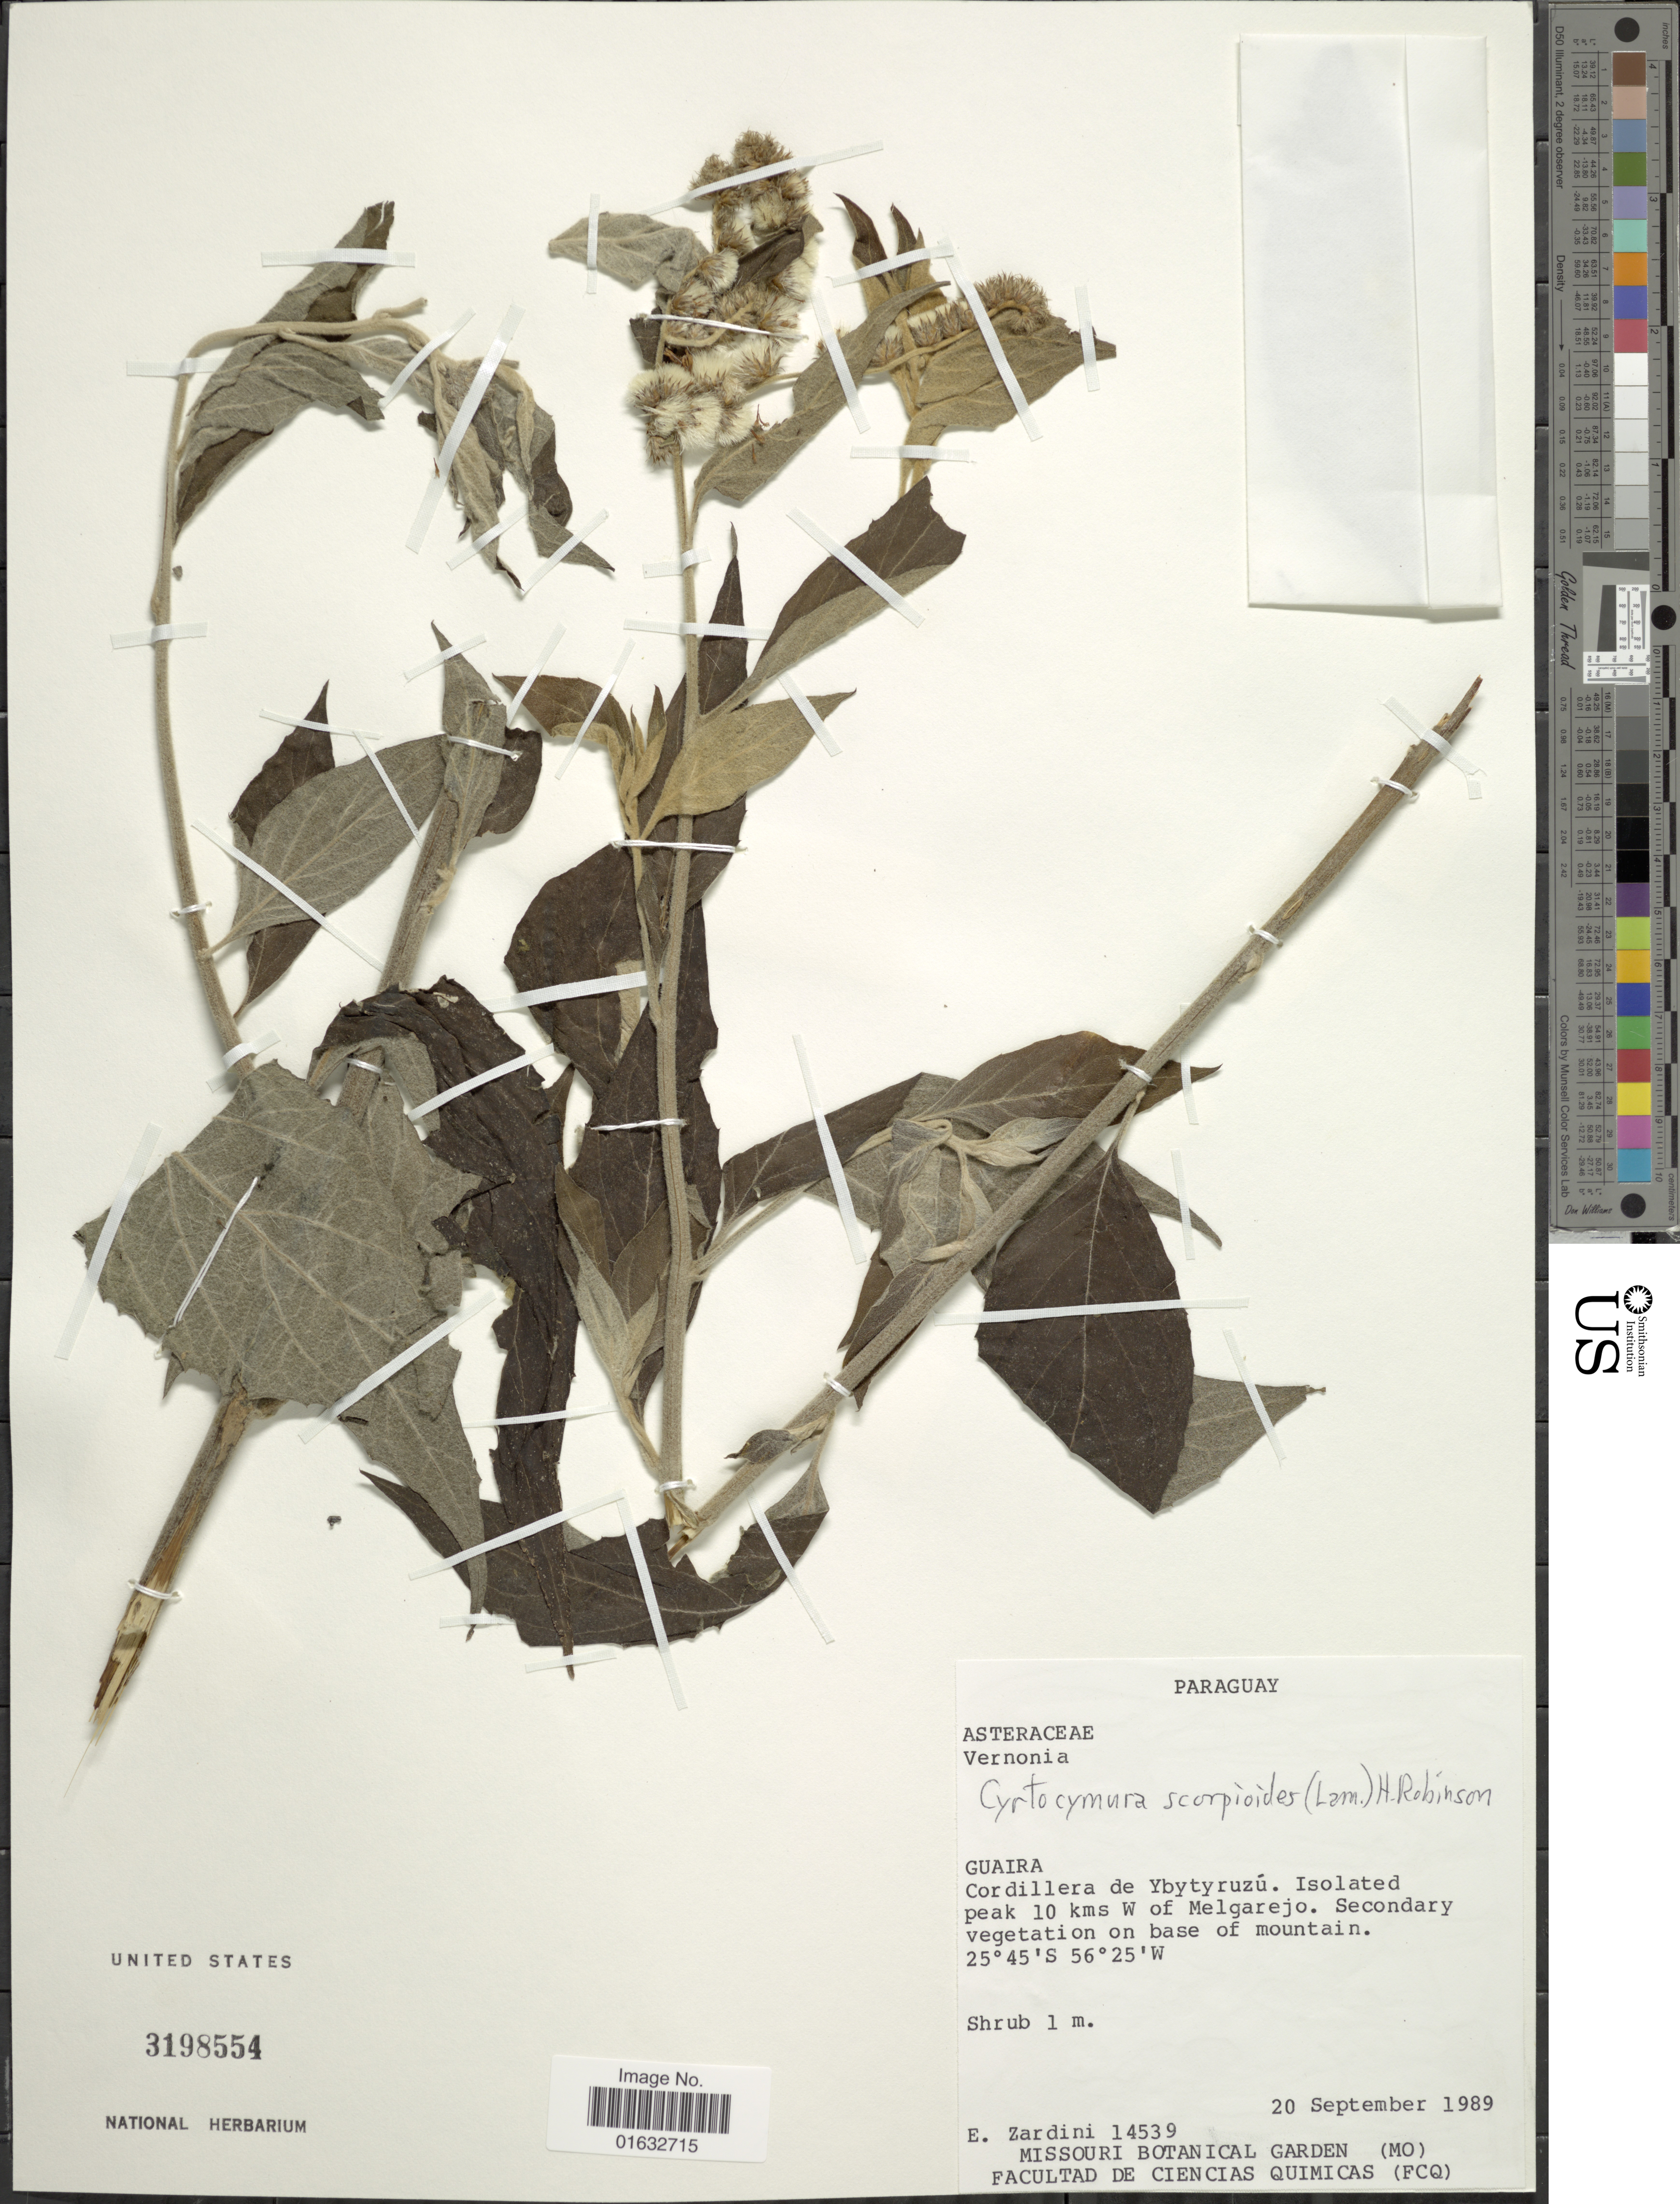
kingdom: Plantae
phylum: Tracheophyta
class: Magnoliopsida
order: Asterales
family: Asteraceae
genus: Cyrtocymura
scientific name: Cyrtocymura scorpioides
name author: (Lam.) H. Rob.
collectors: E. M. Zardini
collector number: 14539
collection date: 1989-09-20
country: Paraguay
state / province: Guaira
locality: Cordillera de Ybytyruzu. Isolated peak 10 kms W of Melgarejo. Secondary vegetation on base of Mountain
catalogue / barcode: US 3198554